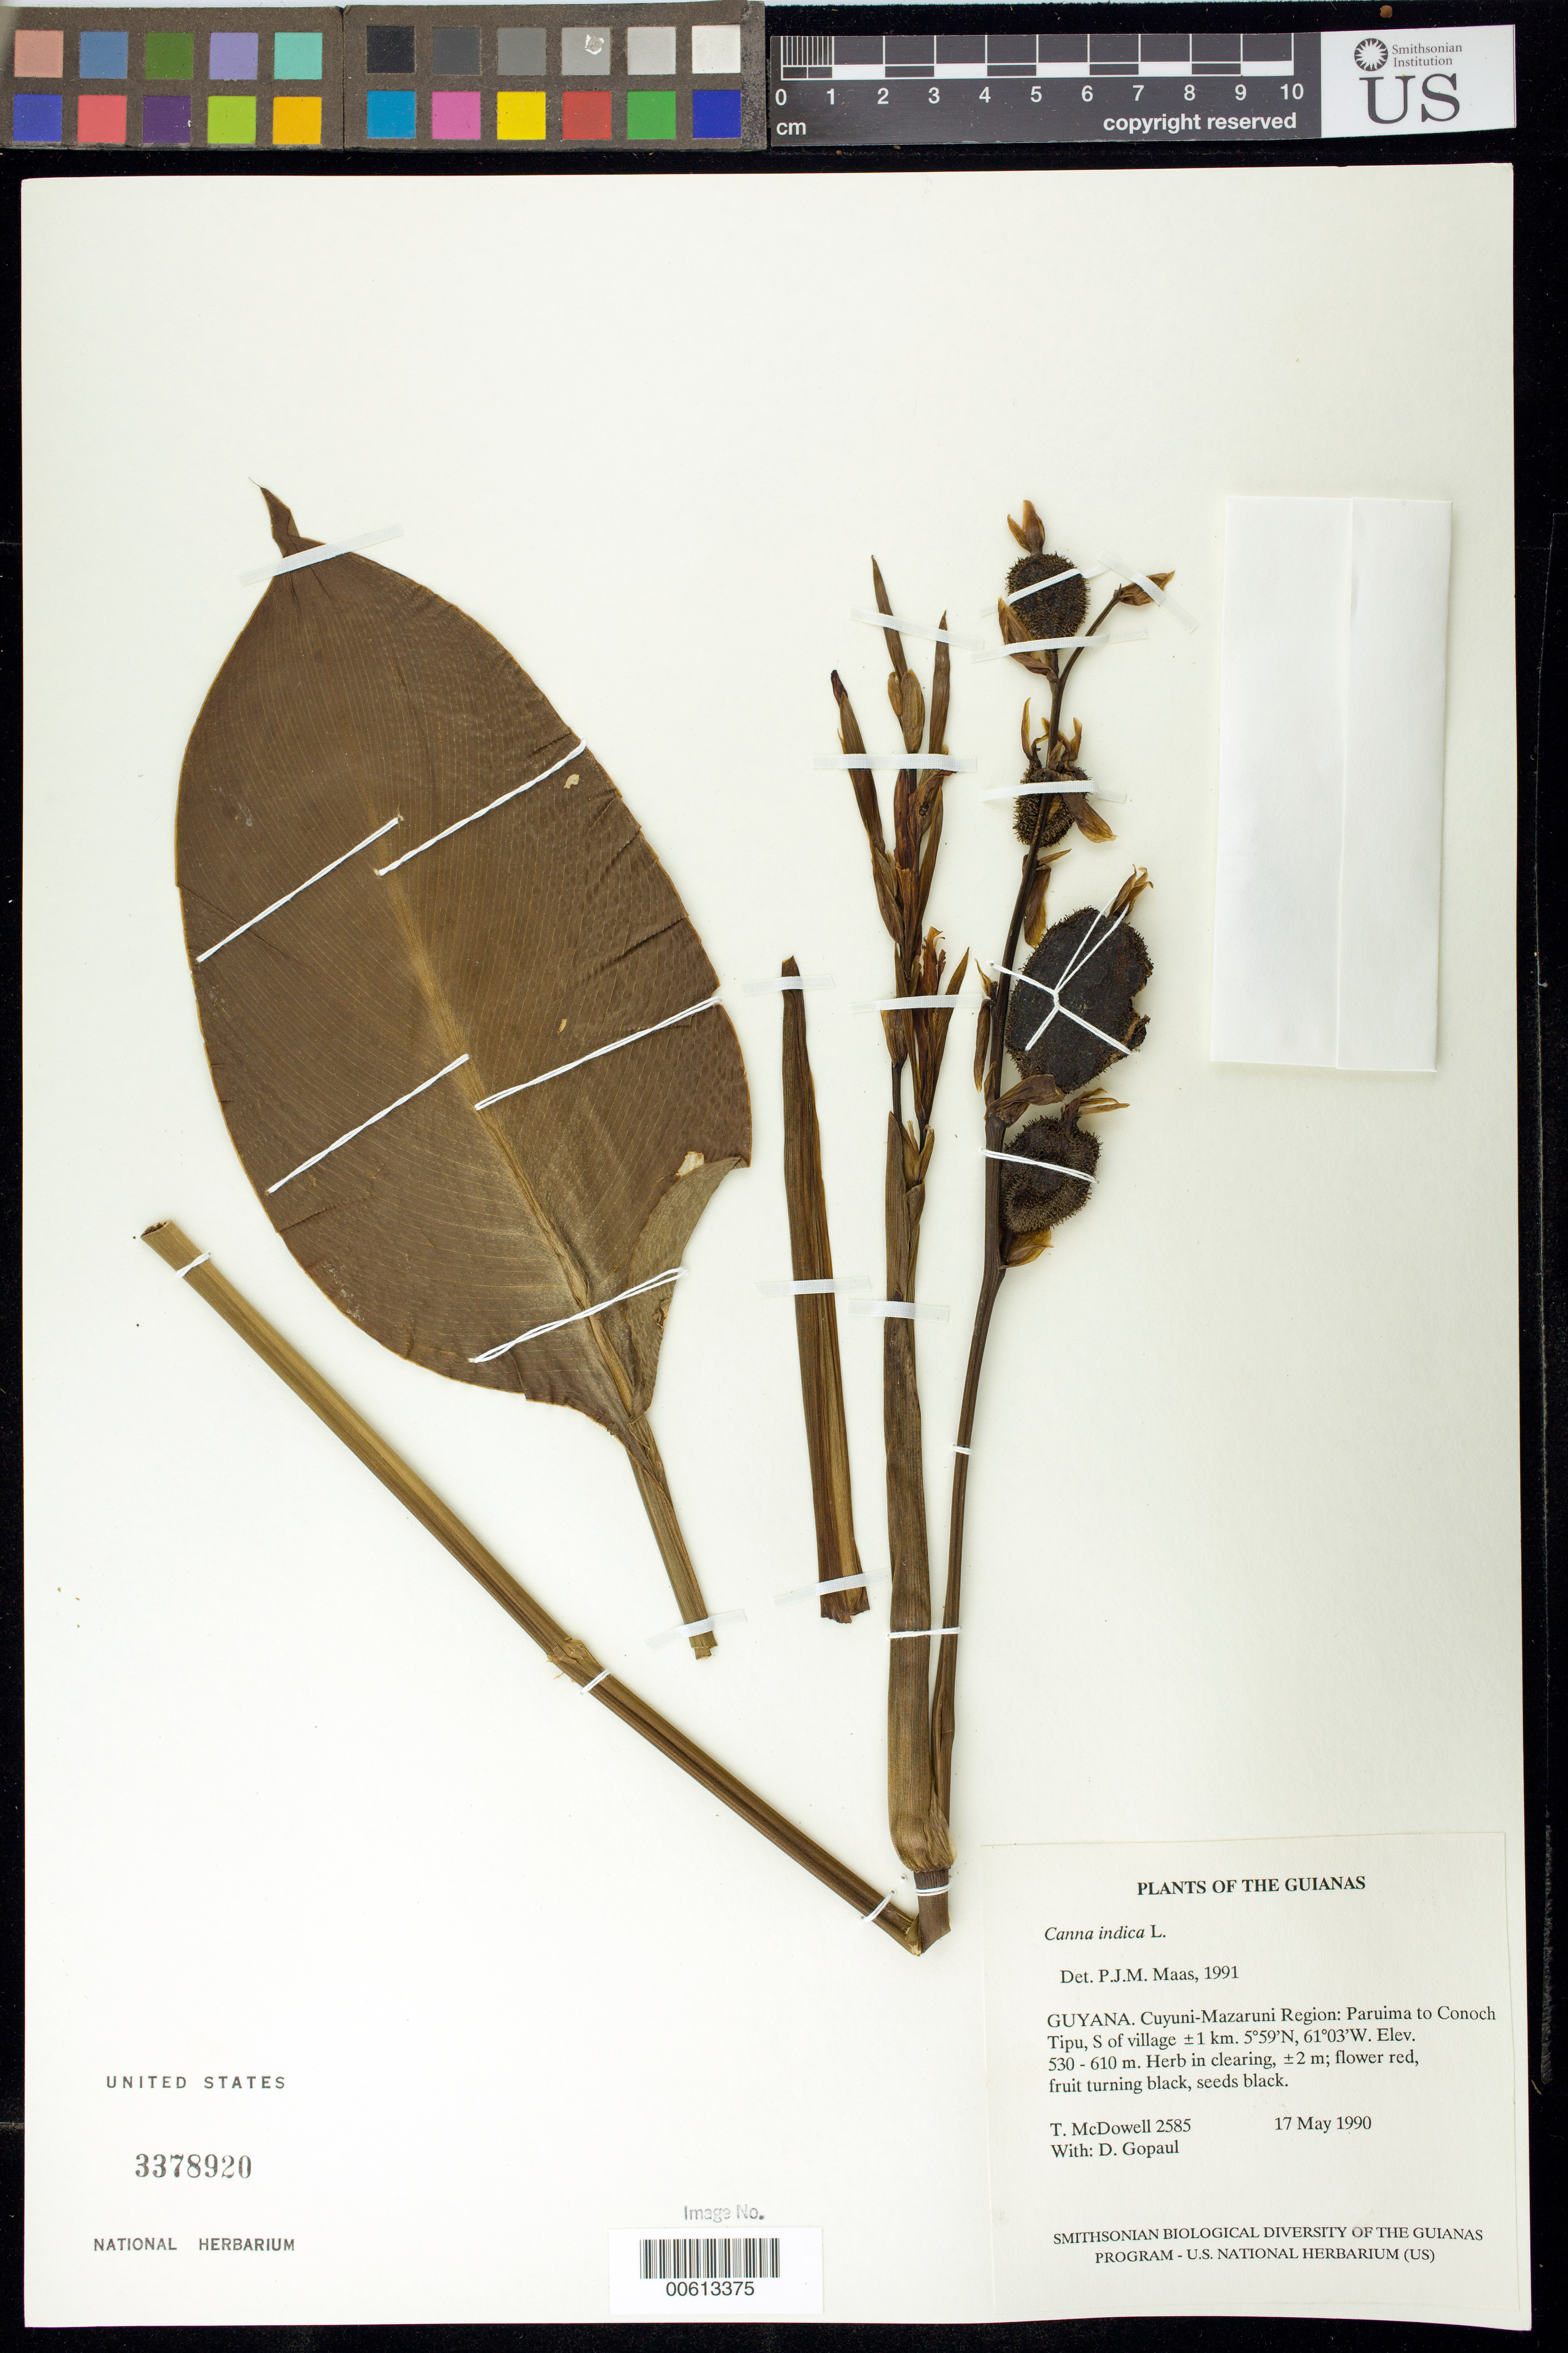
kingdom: Plantae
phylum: Tracheophyta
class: Liliopsida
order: Zingiberales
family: Cannaceae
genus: Canna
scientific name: Canna indica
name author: L.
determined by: Maas, Paul J. M.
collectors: T. McDowell & D. Gopaul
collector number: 2585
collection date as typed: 17 May 1990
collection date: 1990-05-17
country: Guyana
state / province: Cuyuni-Mazaruni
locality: Paruima to Conoch Tipu, S of village ±1 km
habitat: Disturbed farmed hillside with regrowth forest; old forest on hilltop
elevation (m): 530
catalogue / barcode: US 3378920